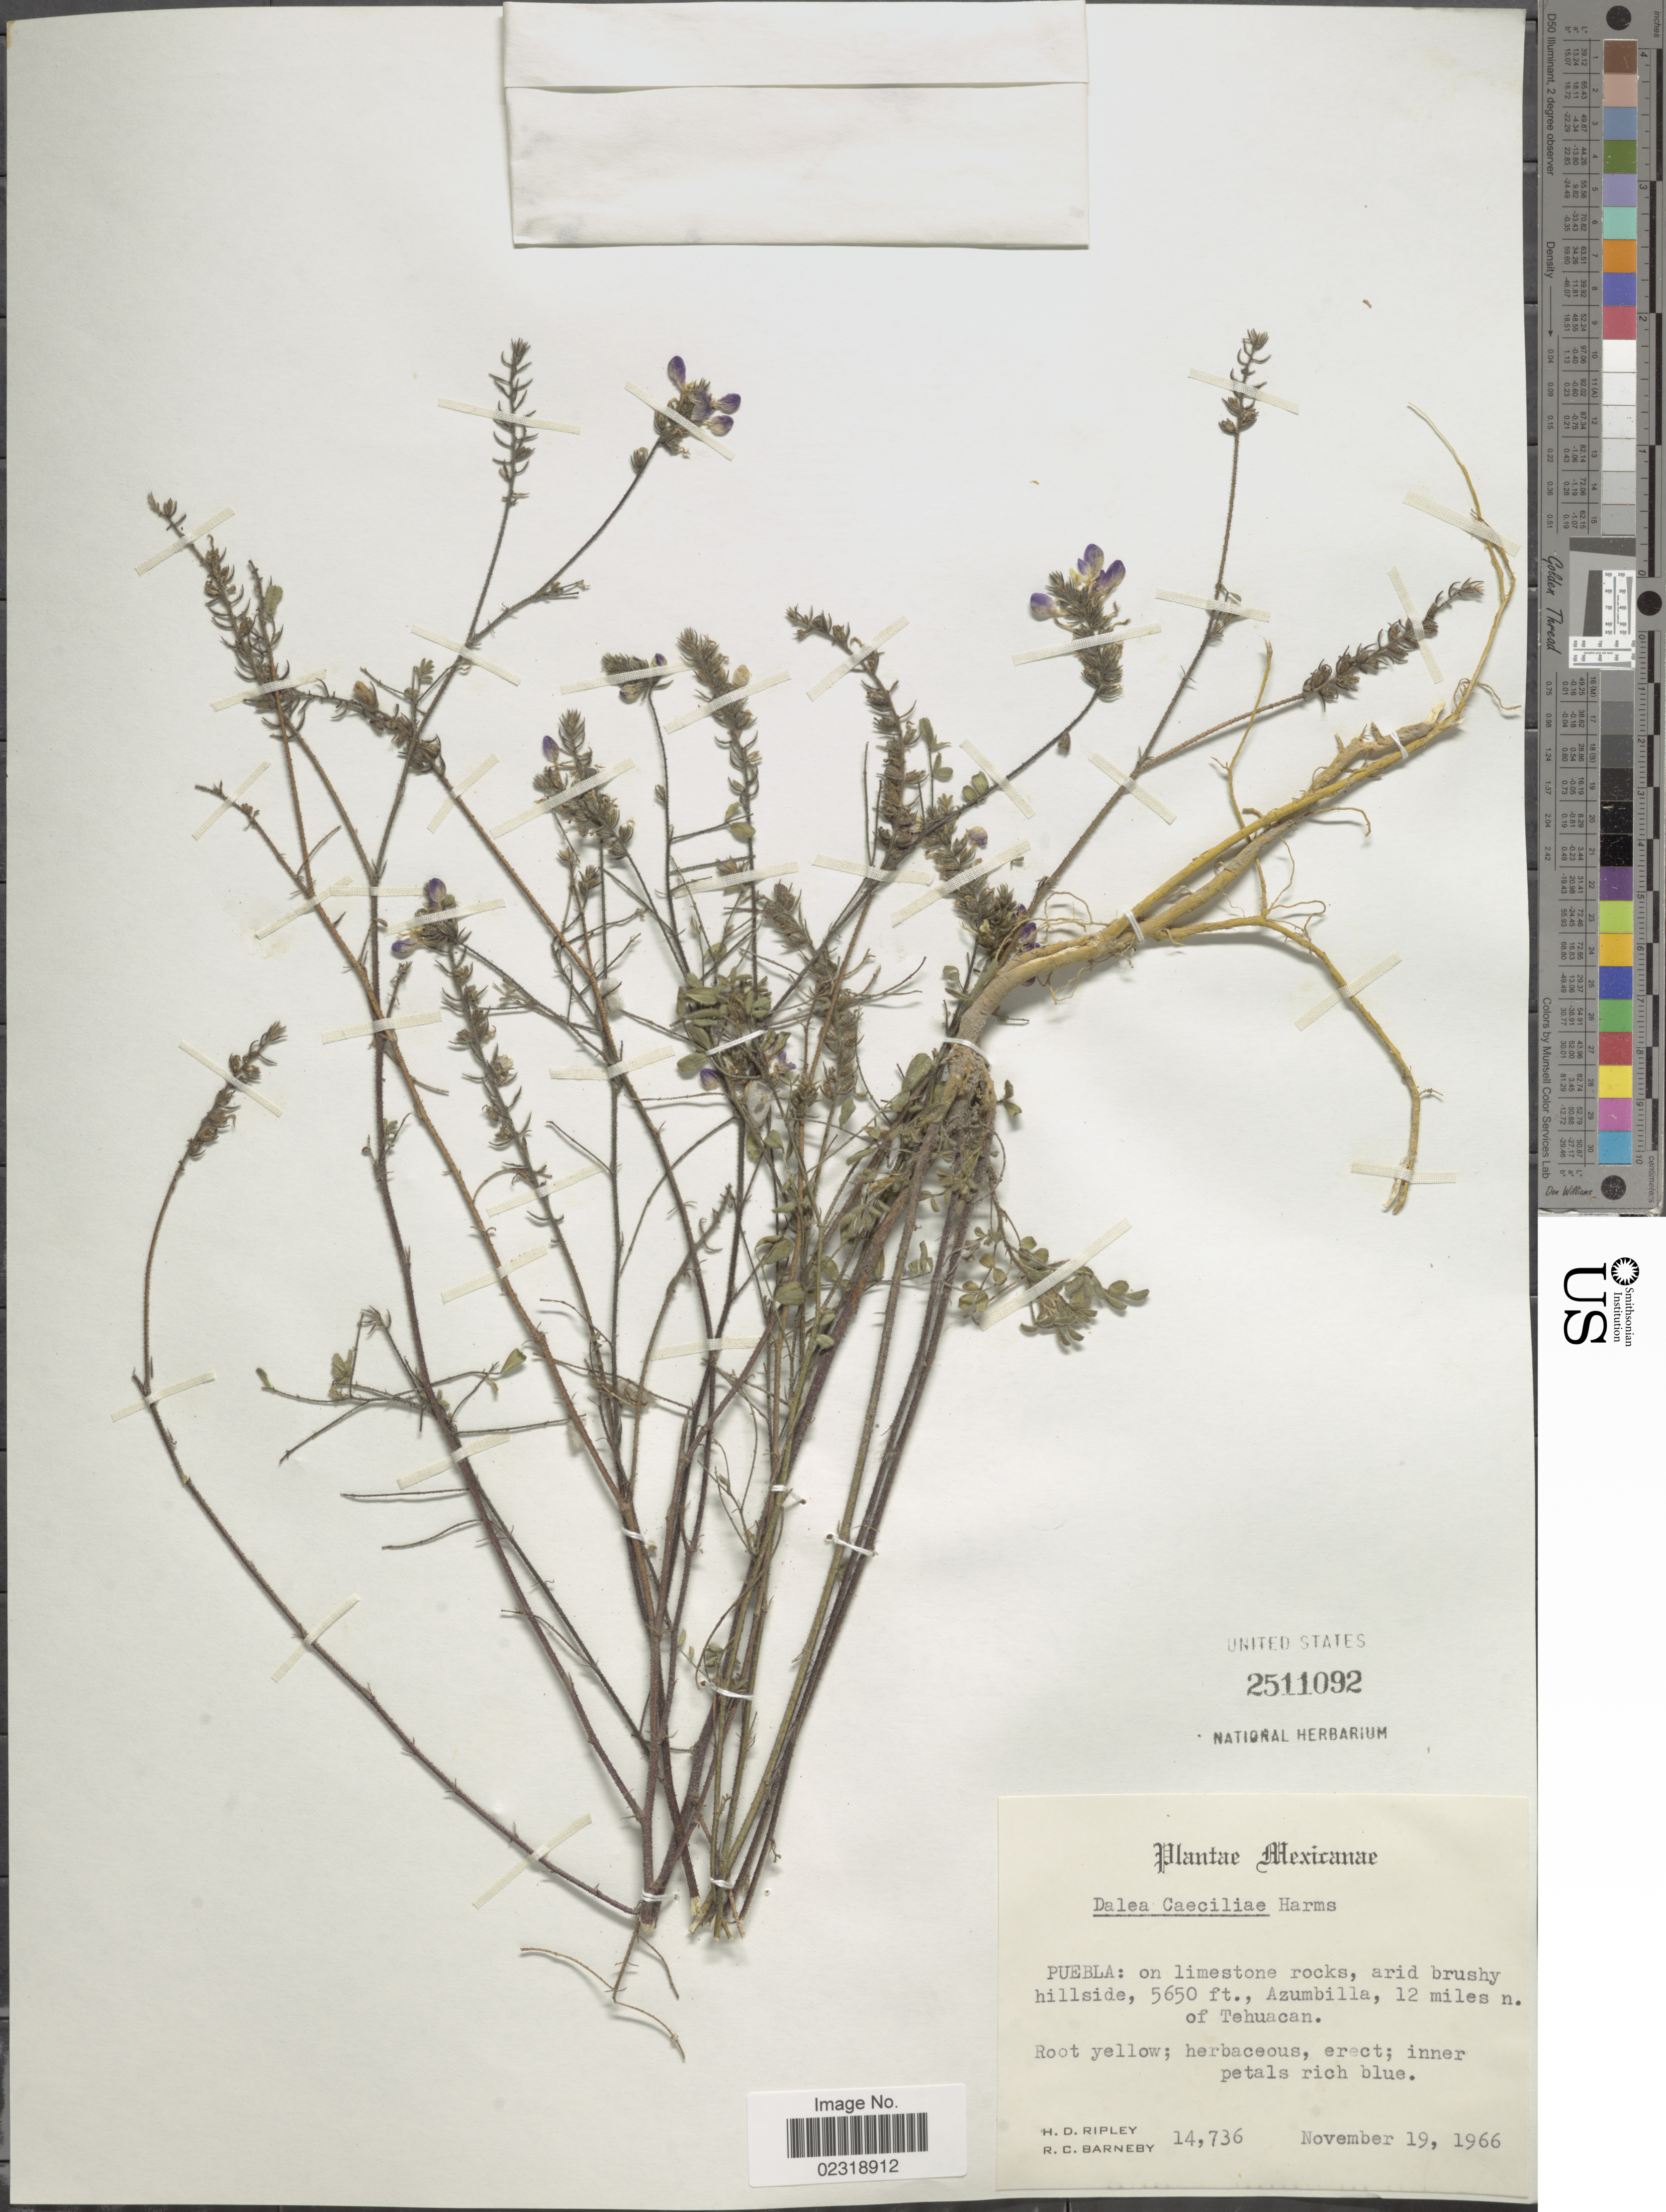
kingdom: Plantae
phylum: Tracheophyta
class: Magnoliopsida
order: Fabales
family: Fabaceae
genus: Dalea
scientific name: Dalea caeciliae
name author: Harms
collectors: H. Ripley & R. C. Barneby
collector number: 14736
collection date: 1966-11-19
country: Mexico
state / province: Puebla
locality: On limestone rocks, arid brushy hillside, Azumbilla, 12 miles n. of Tehuacan.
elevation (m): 1722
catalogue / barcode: US 2511092